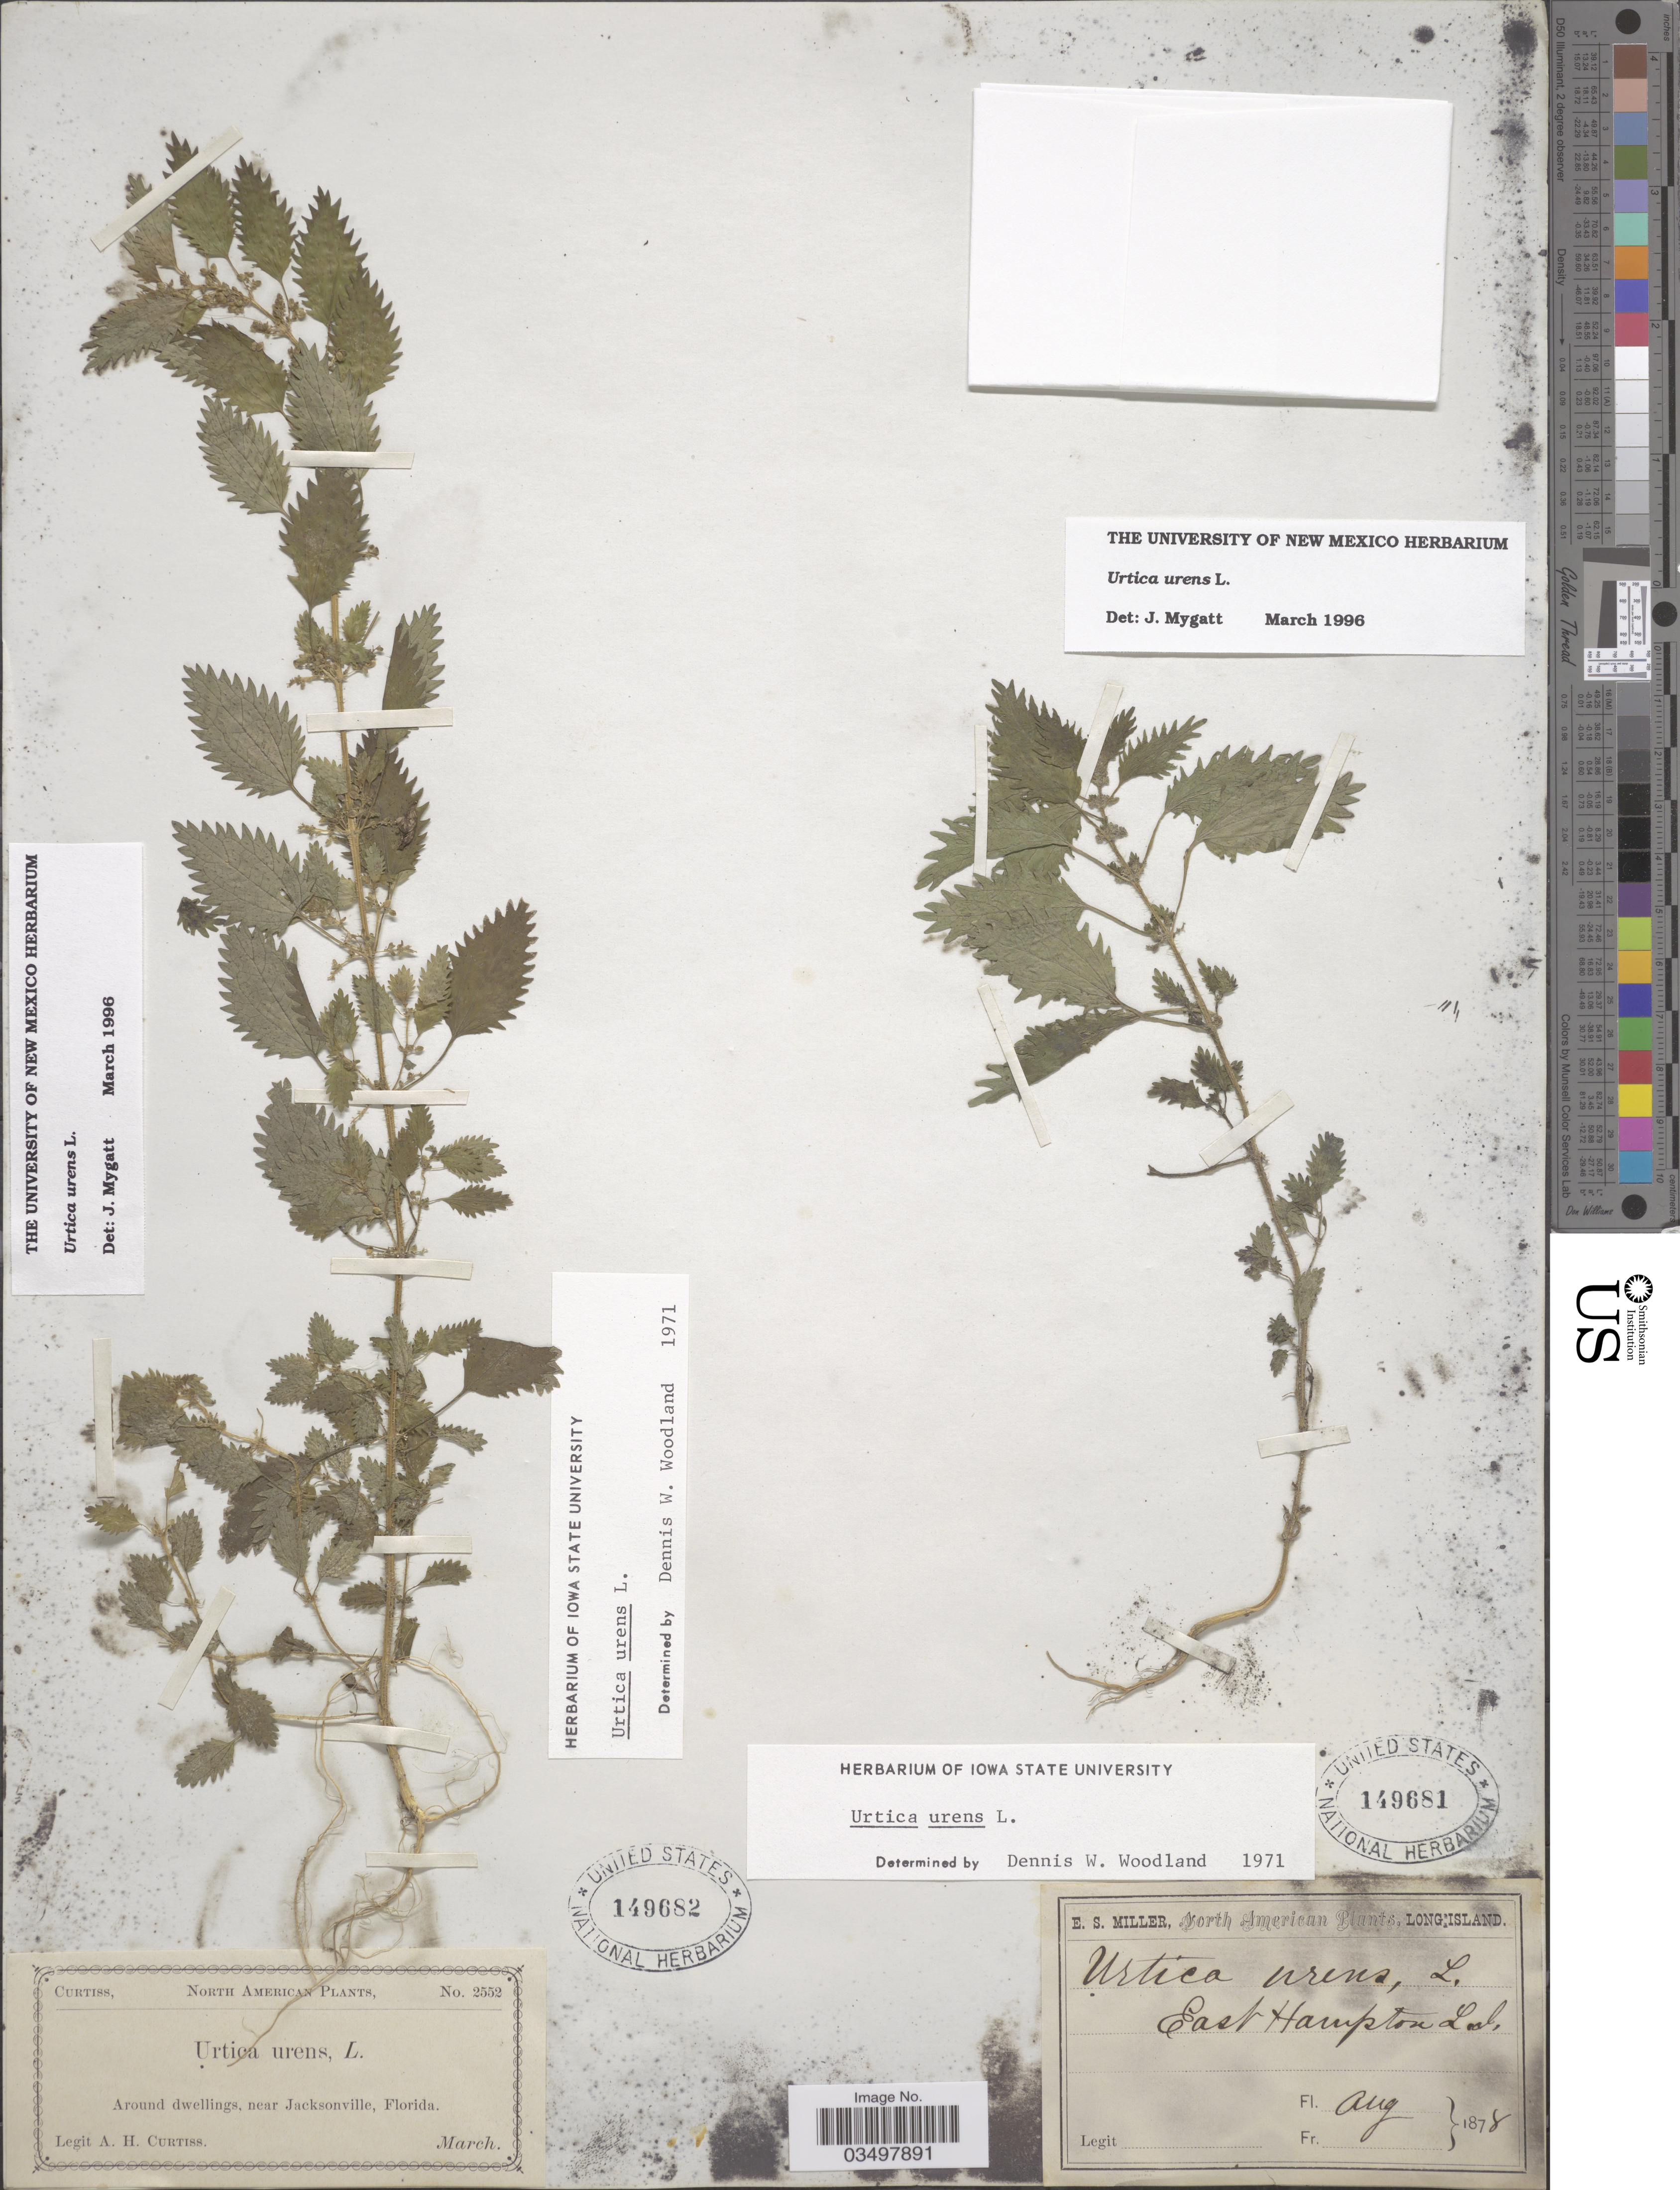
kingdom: Plantae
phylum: Tracheophyta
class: Magnoliopsida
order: Rosales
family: Urticaceae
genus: Urtica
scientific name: Urtica urens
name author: L.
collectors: A. H. Curtiss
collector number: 2552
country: United States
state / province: Florida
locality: Around dwellings, near Jacksonville.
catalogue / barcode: US 149682